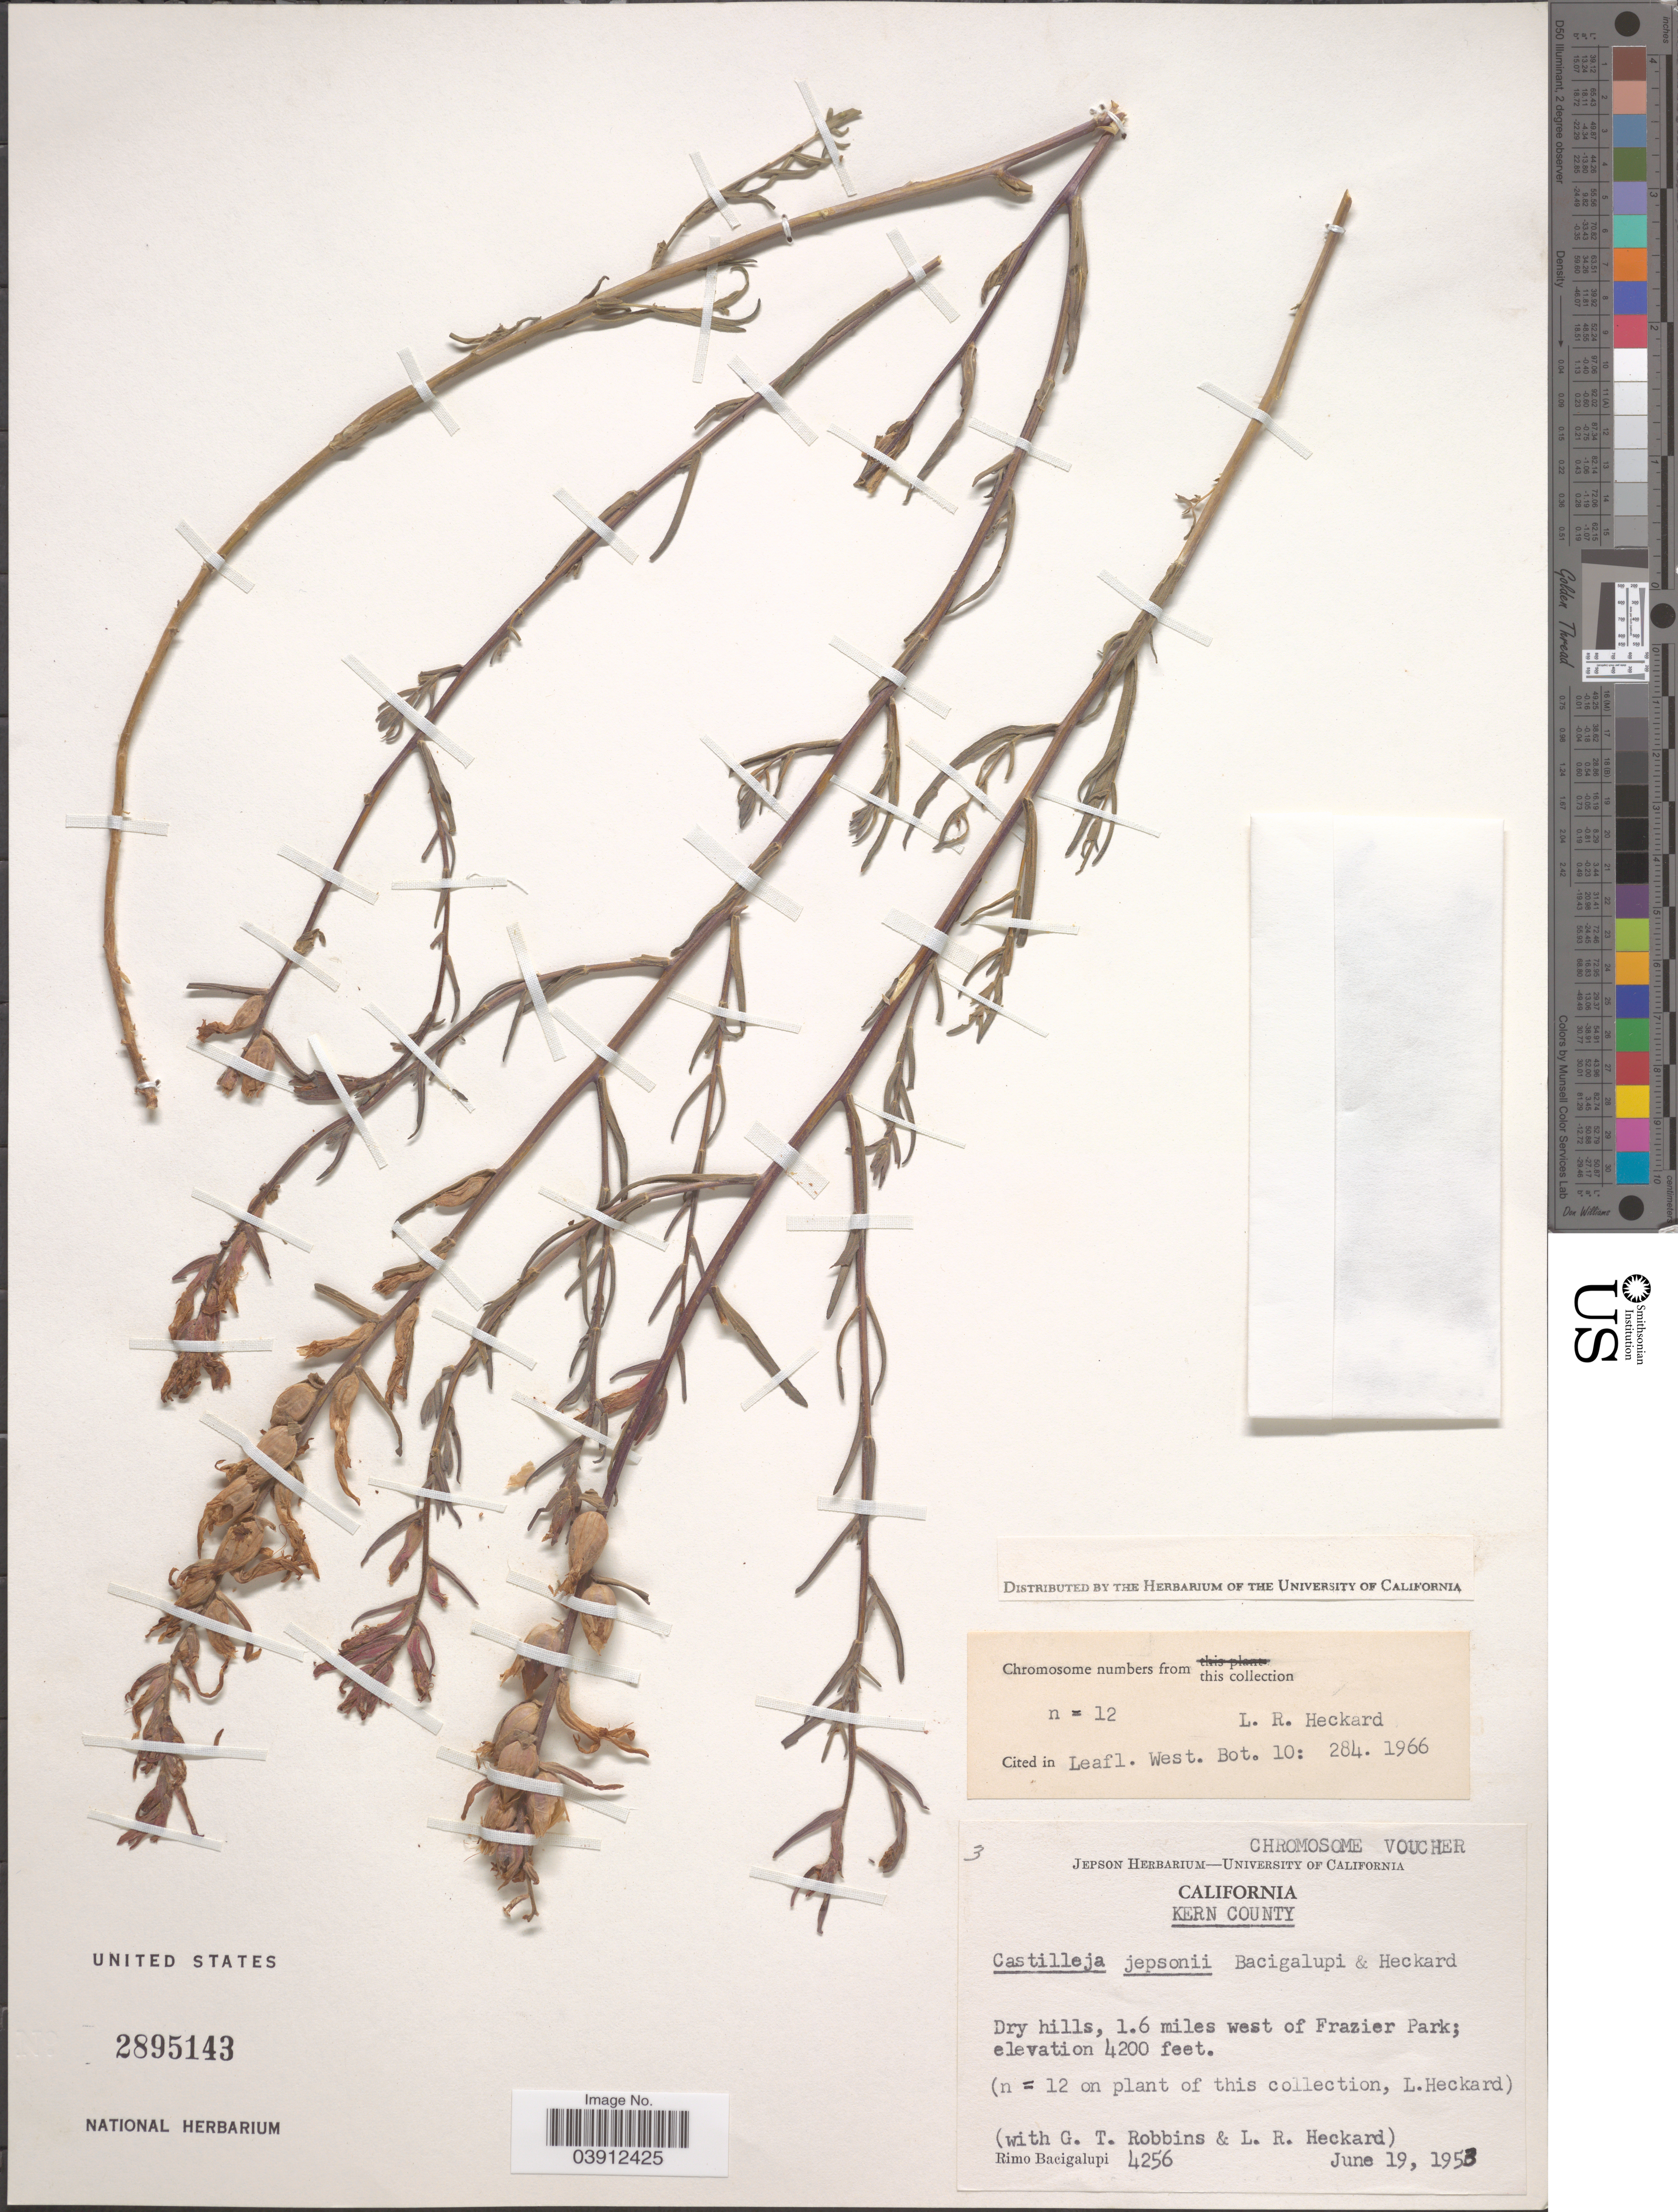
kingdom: Plantae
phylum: Tracheophyta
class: Magnoliopsida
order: Lamiales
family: Orobanchaceae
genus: Castilleja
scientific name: Castilleja jepsonii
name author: Bacig. & Heckard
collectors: R. Bacigalupi, G. T. Robbins & L. R. Heckard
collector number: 4256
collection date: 1953-06-19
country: United States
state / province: California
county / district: Kern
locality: Kern County. Dry hills, 1.6 miles west of Frazier Park.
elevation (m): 1280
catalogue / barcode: US 2895143